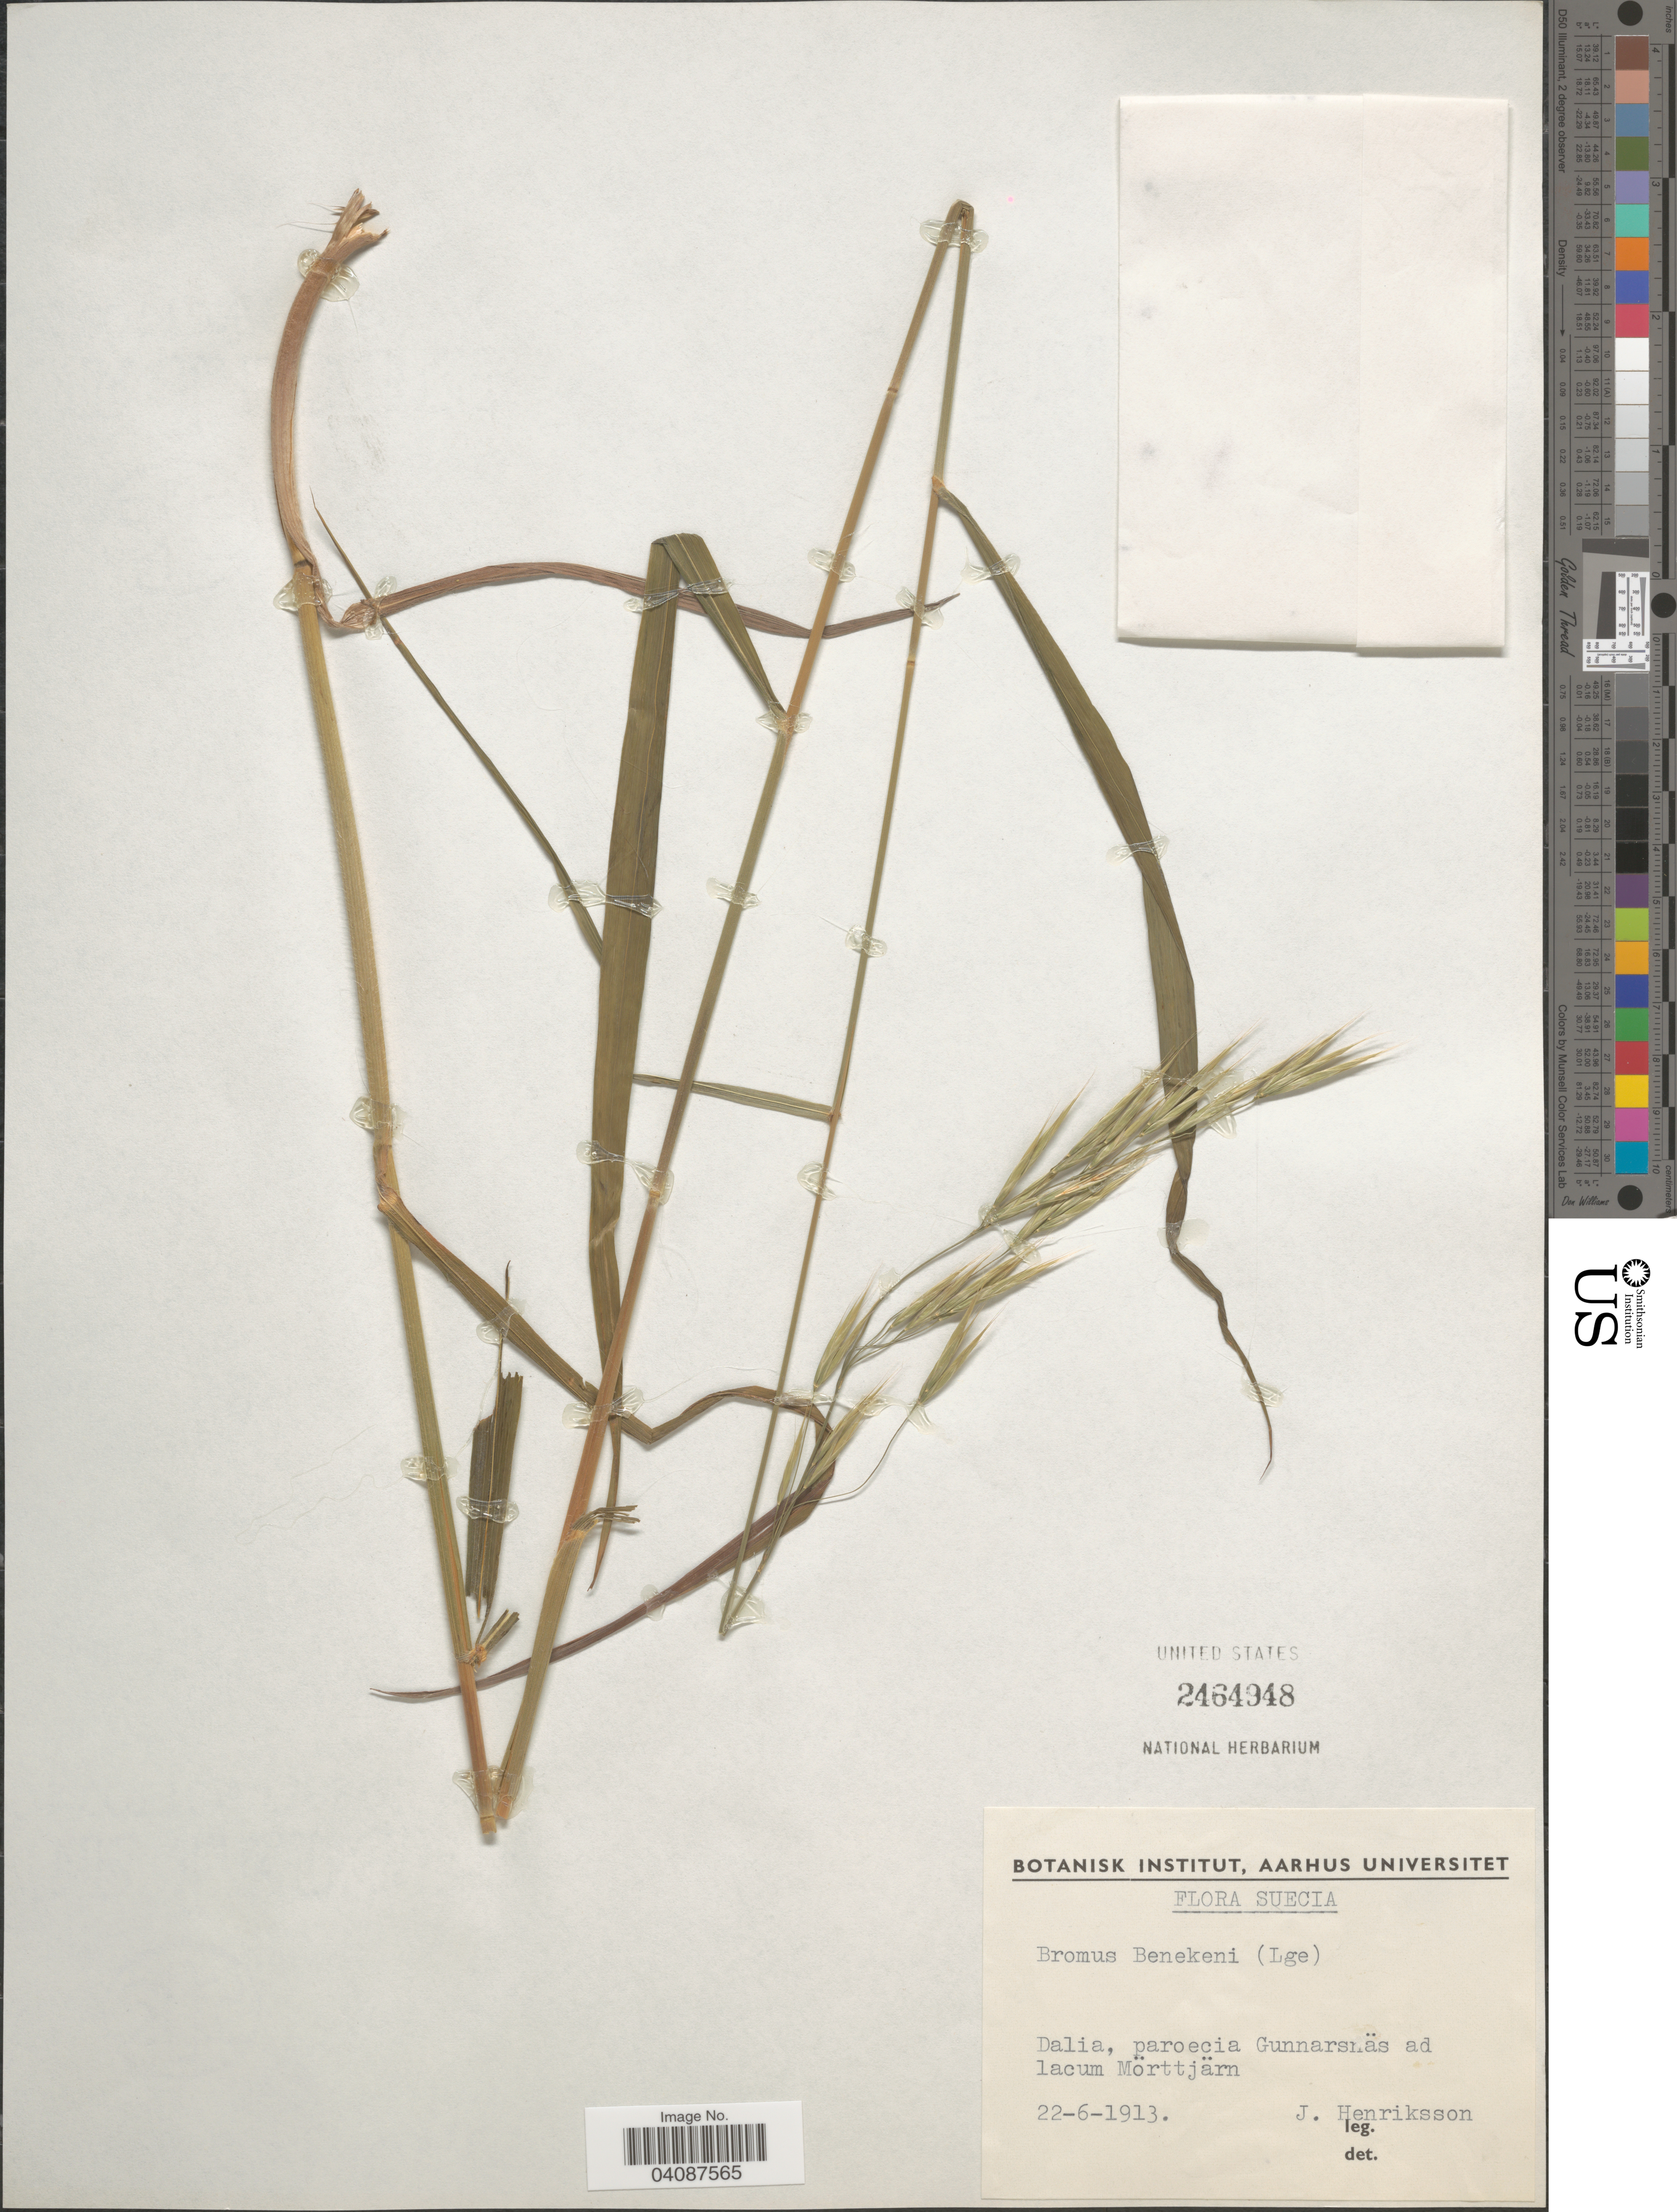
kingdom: Plantae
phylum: Tracheophyta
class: Liliopsida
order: Poales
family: Poaceae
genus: Bromus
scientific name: Bromus benekenii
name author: (Lange) Trimen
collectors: J. Henriksson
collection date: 1913-06-22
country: Sweden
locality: Suecia. Dalia, paroecia Gunnarnäs ad lacum Mörttjärn.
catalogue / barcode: US 2464948